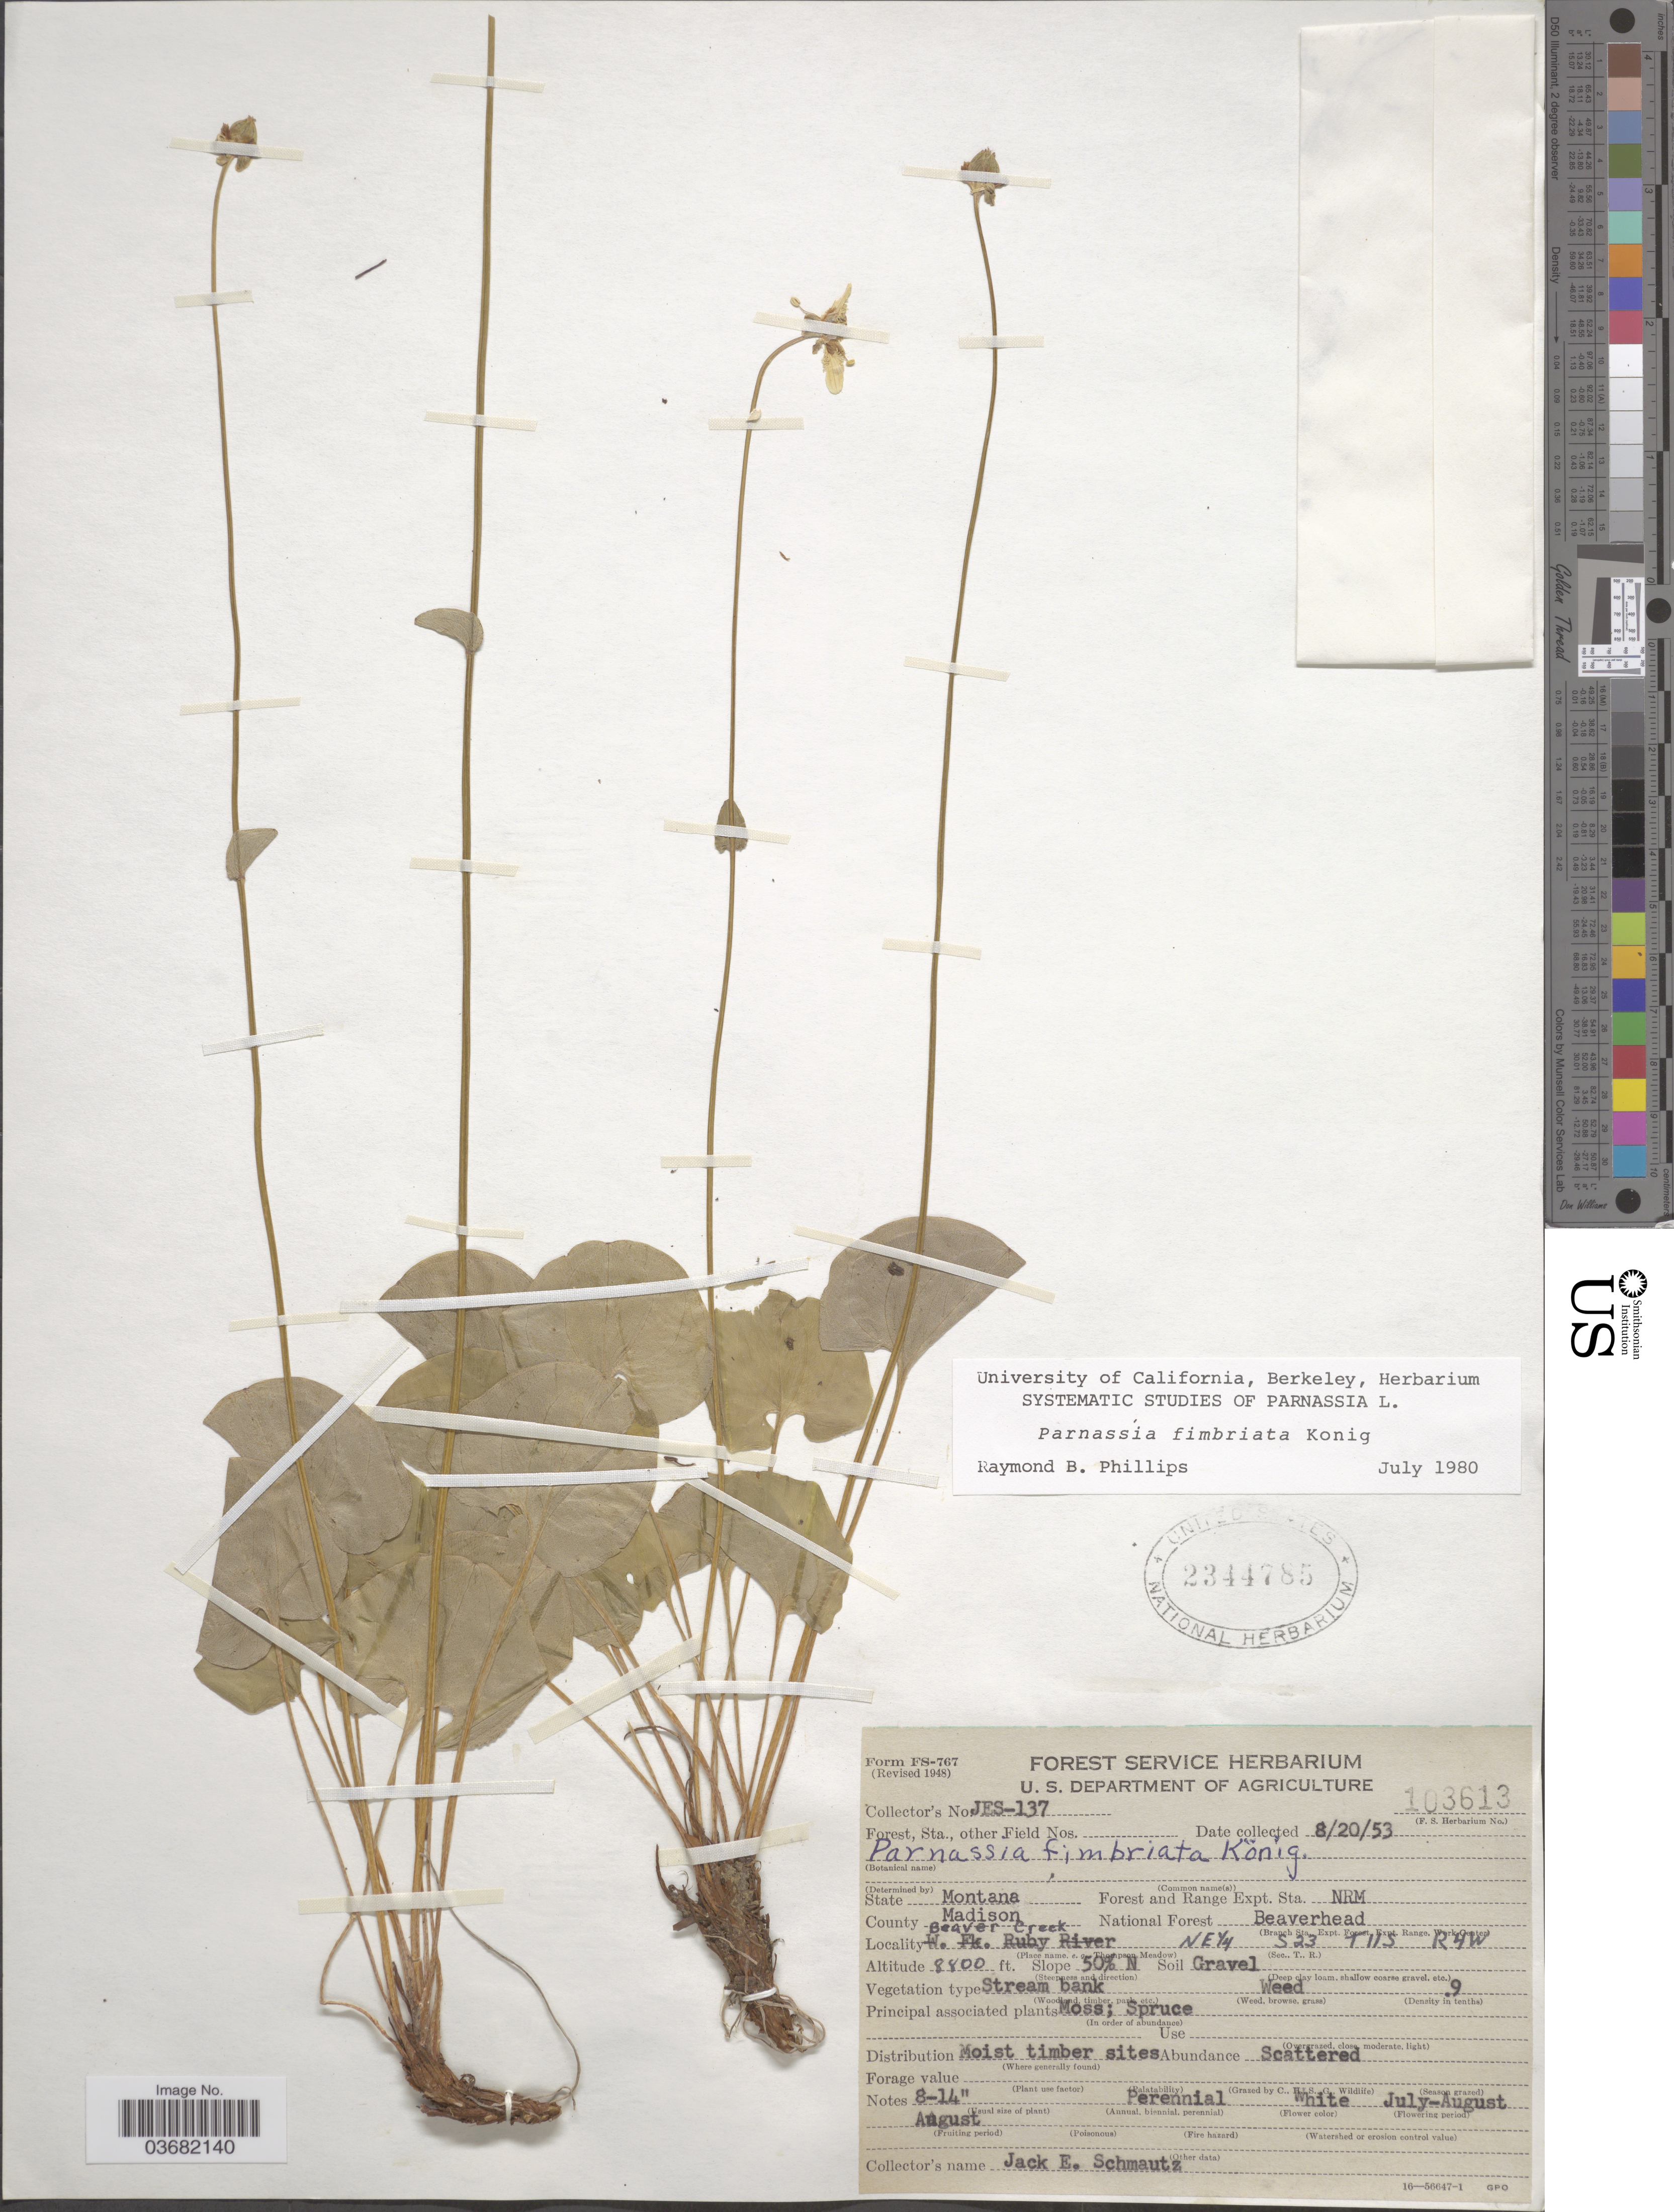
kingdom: Plantae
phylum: Tracheophyta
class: Magnoliopsida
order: Celastrales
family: Parnassiaceae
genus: Parnassia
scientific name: Parnassia fimbriata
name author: K.D. Koenig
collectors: J. Schmautz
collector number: JES-137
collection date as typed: Transcribed d/m/y: 20/8/53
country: United States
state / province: Montana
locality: Forest and Range Expt. Sta. NRM. County Madison. National Forest Beaverhead. Beaver Creek NE¼ S23 T11S R4W. Slope 50% N.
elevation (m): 2682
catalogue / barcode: US 2344785